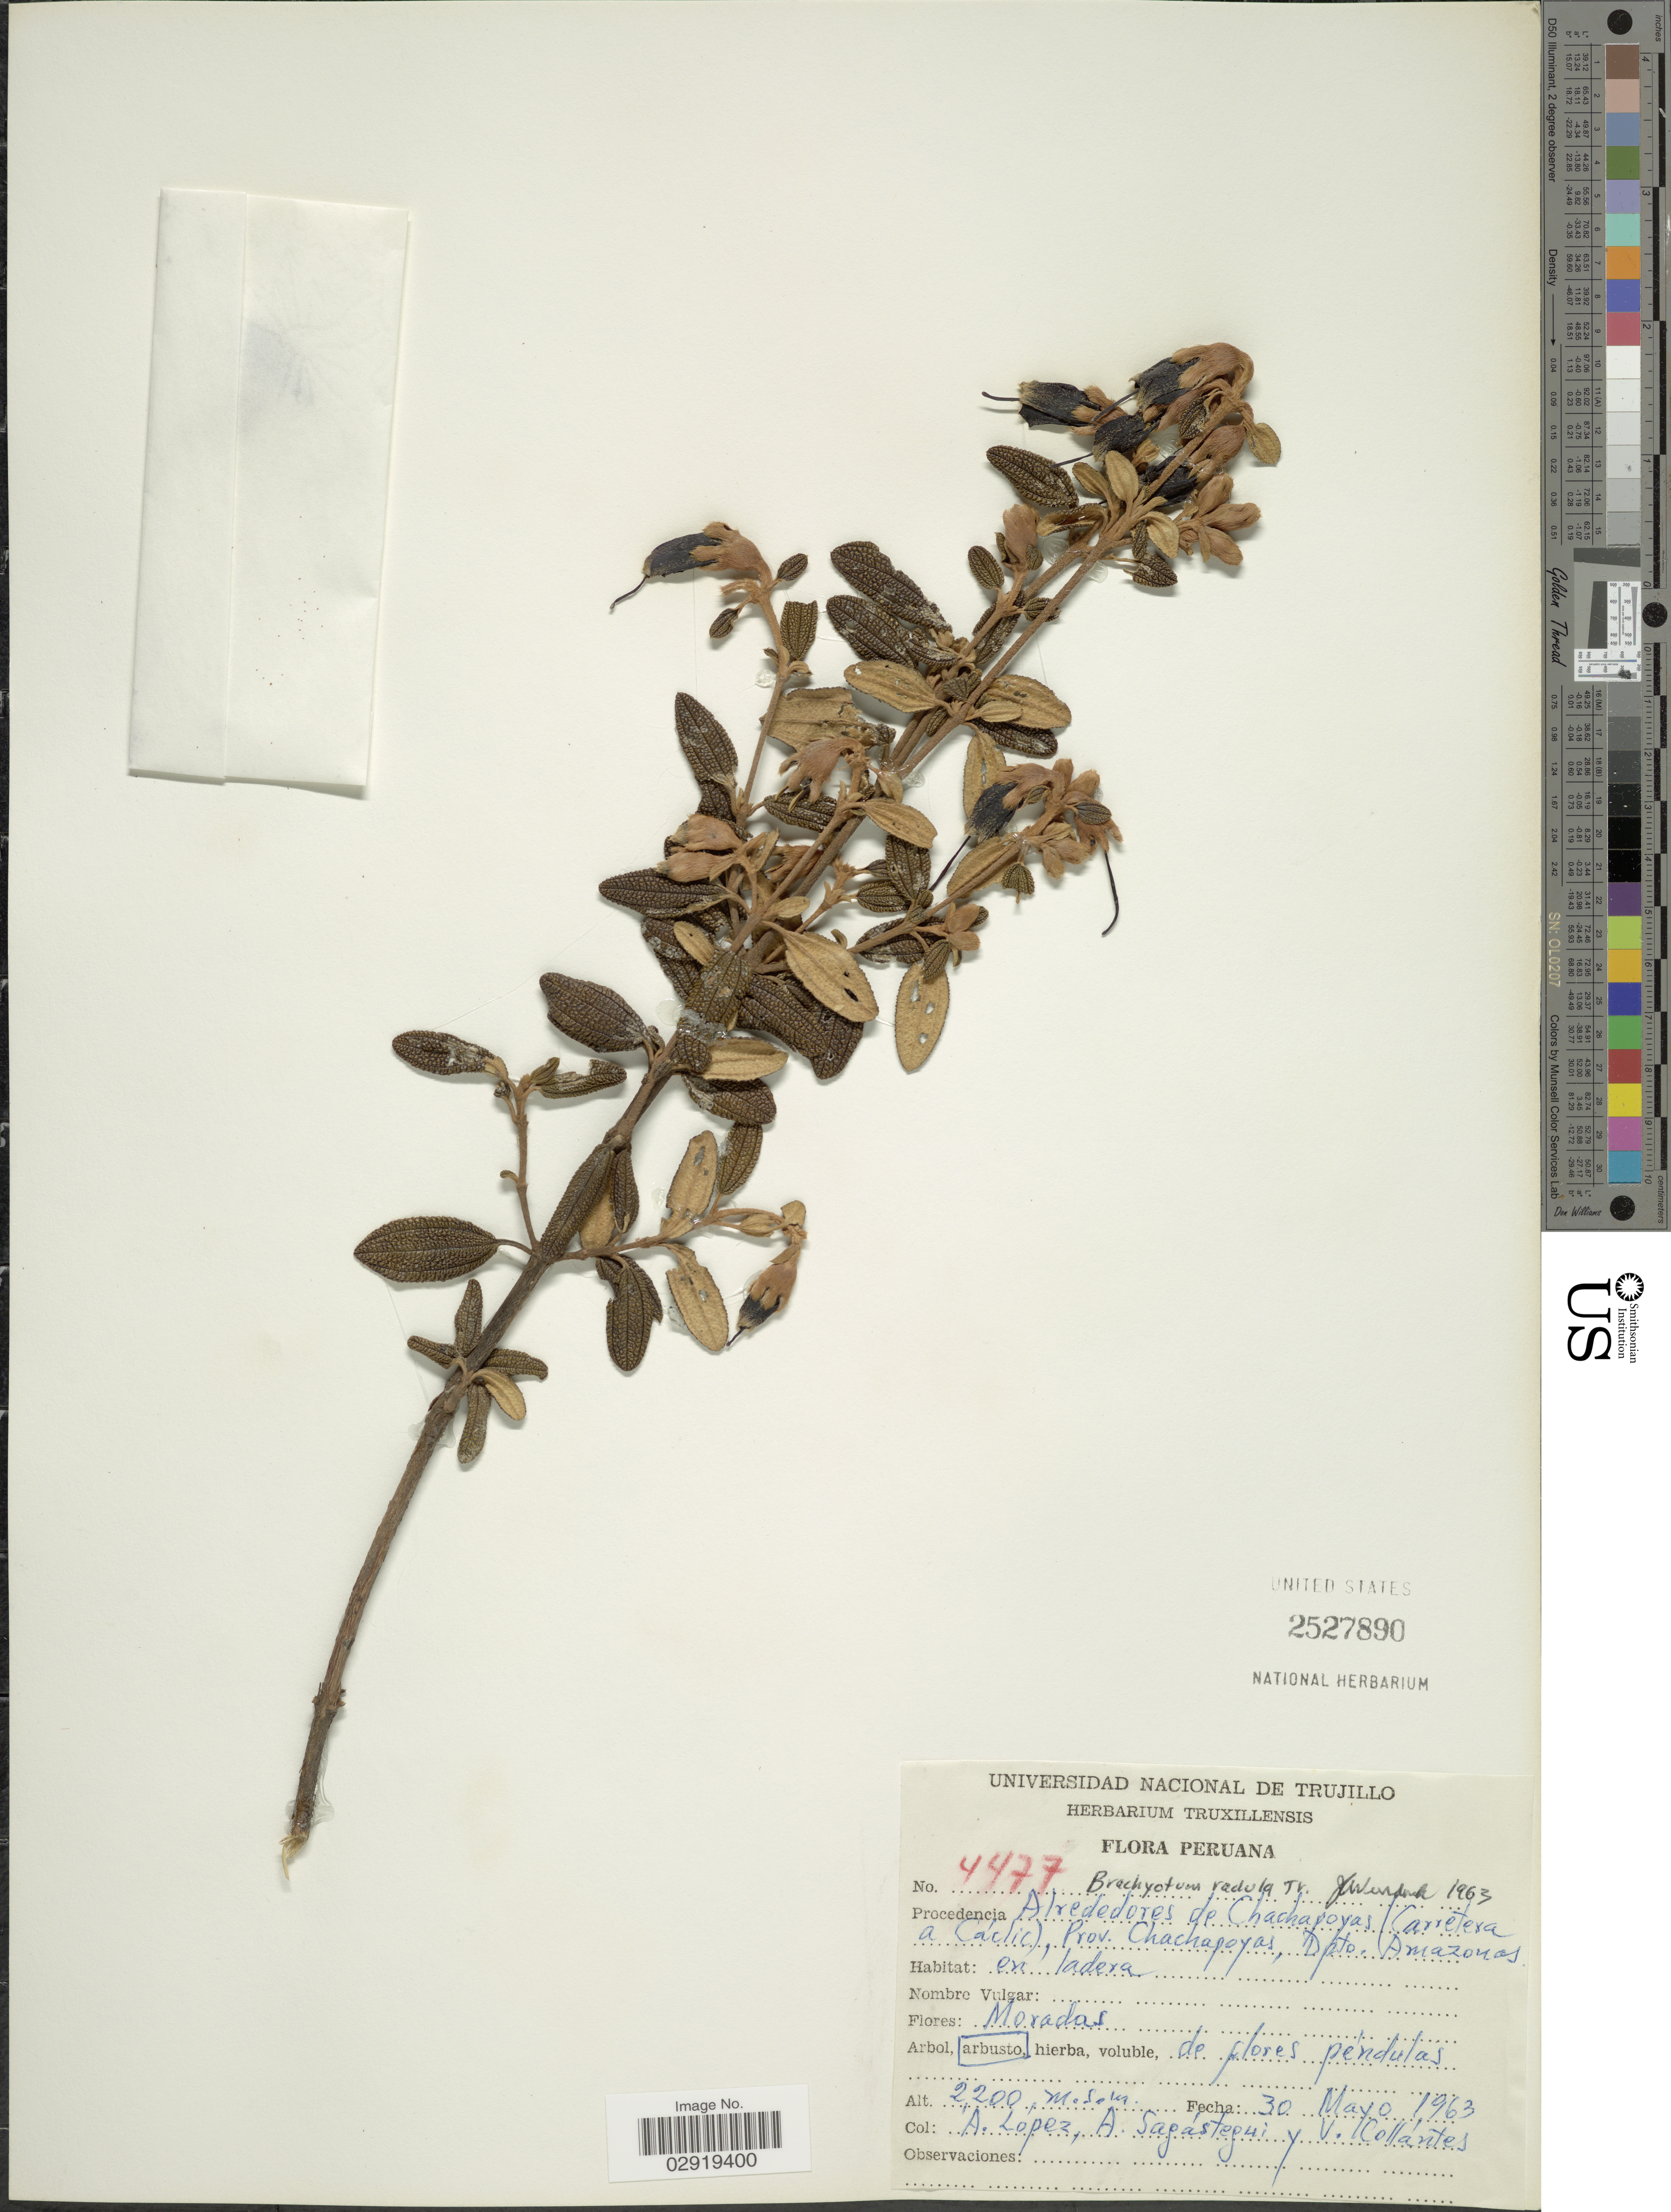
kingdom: Plantae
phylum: Tracheophyta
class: Magnoliopsida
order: Myrtales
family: Melastomataceae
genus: Brachyotum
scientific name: Brachyotum radula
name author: Triana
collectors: A. Lopez, A. Sagastegui & V. Collantes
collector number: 4477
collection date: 1963-05-30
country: Peru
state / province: Amazonas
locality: Procedencia Alrededores de Chachapoyas (Carretera a Cáclic), Prov. Chachapoyas, Dpto. Amazonas.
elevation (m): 2200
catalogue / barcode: US 2527890